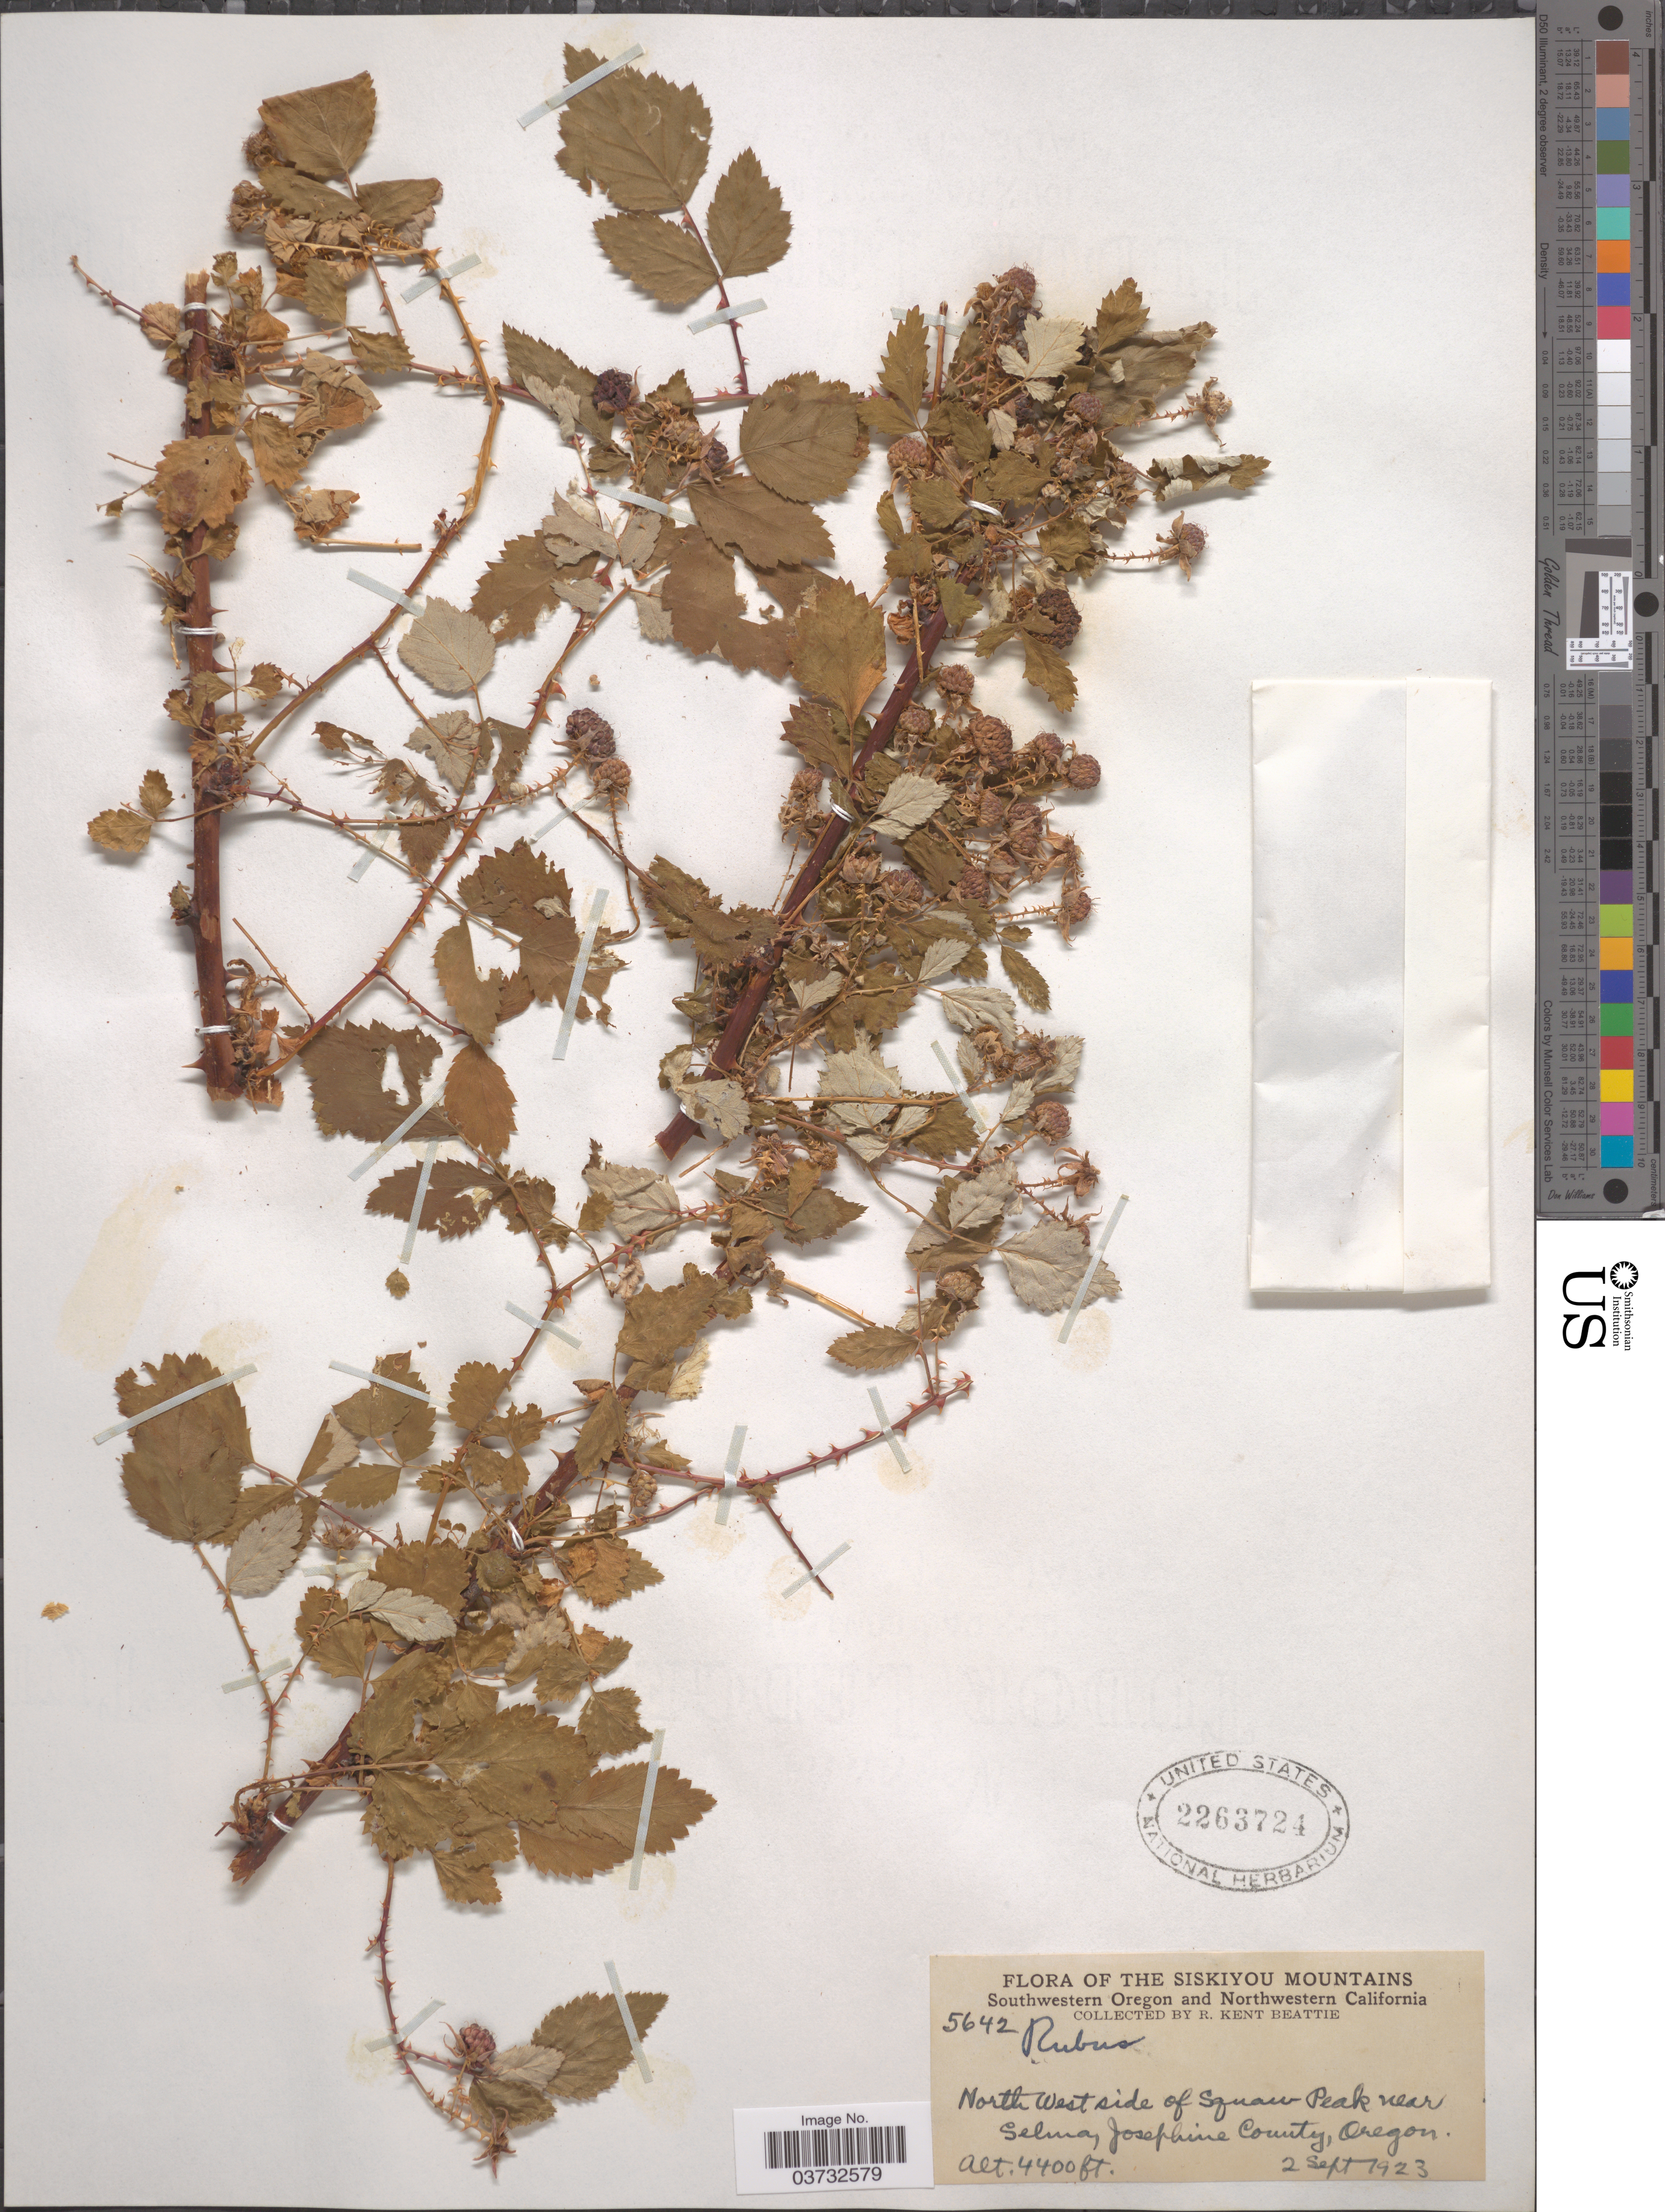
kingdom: Plantae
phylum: Tracheophyta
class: Magnoliopsida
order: Rosales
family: Rosaceae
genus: Rubus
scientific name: Rubus sp.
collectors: R. K. Beattie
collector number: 5642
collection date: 1923-09-02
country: United States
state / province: Oregon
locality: Siskiyou Mountains. Southwestern Oregon. North West side of Squaw Peak near Selma, Josephine County.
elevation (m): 1341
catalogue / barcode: US 2263724